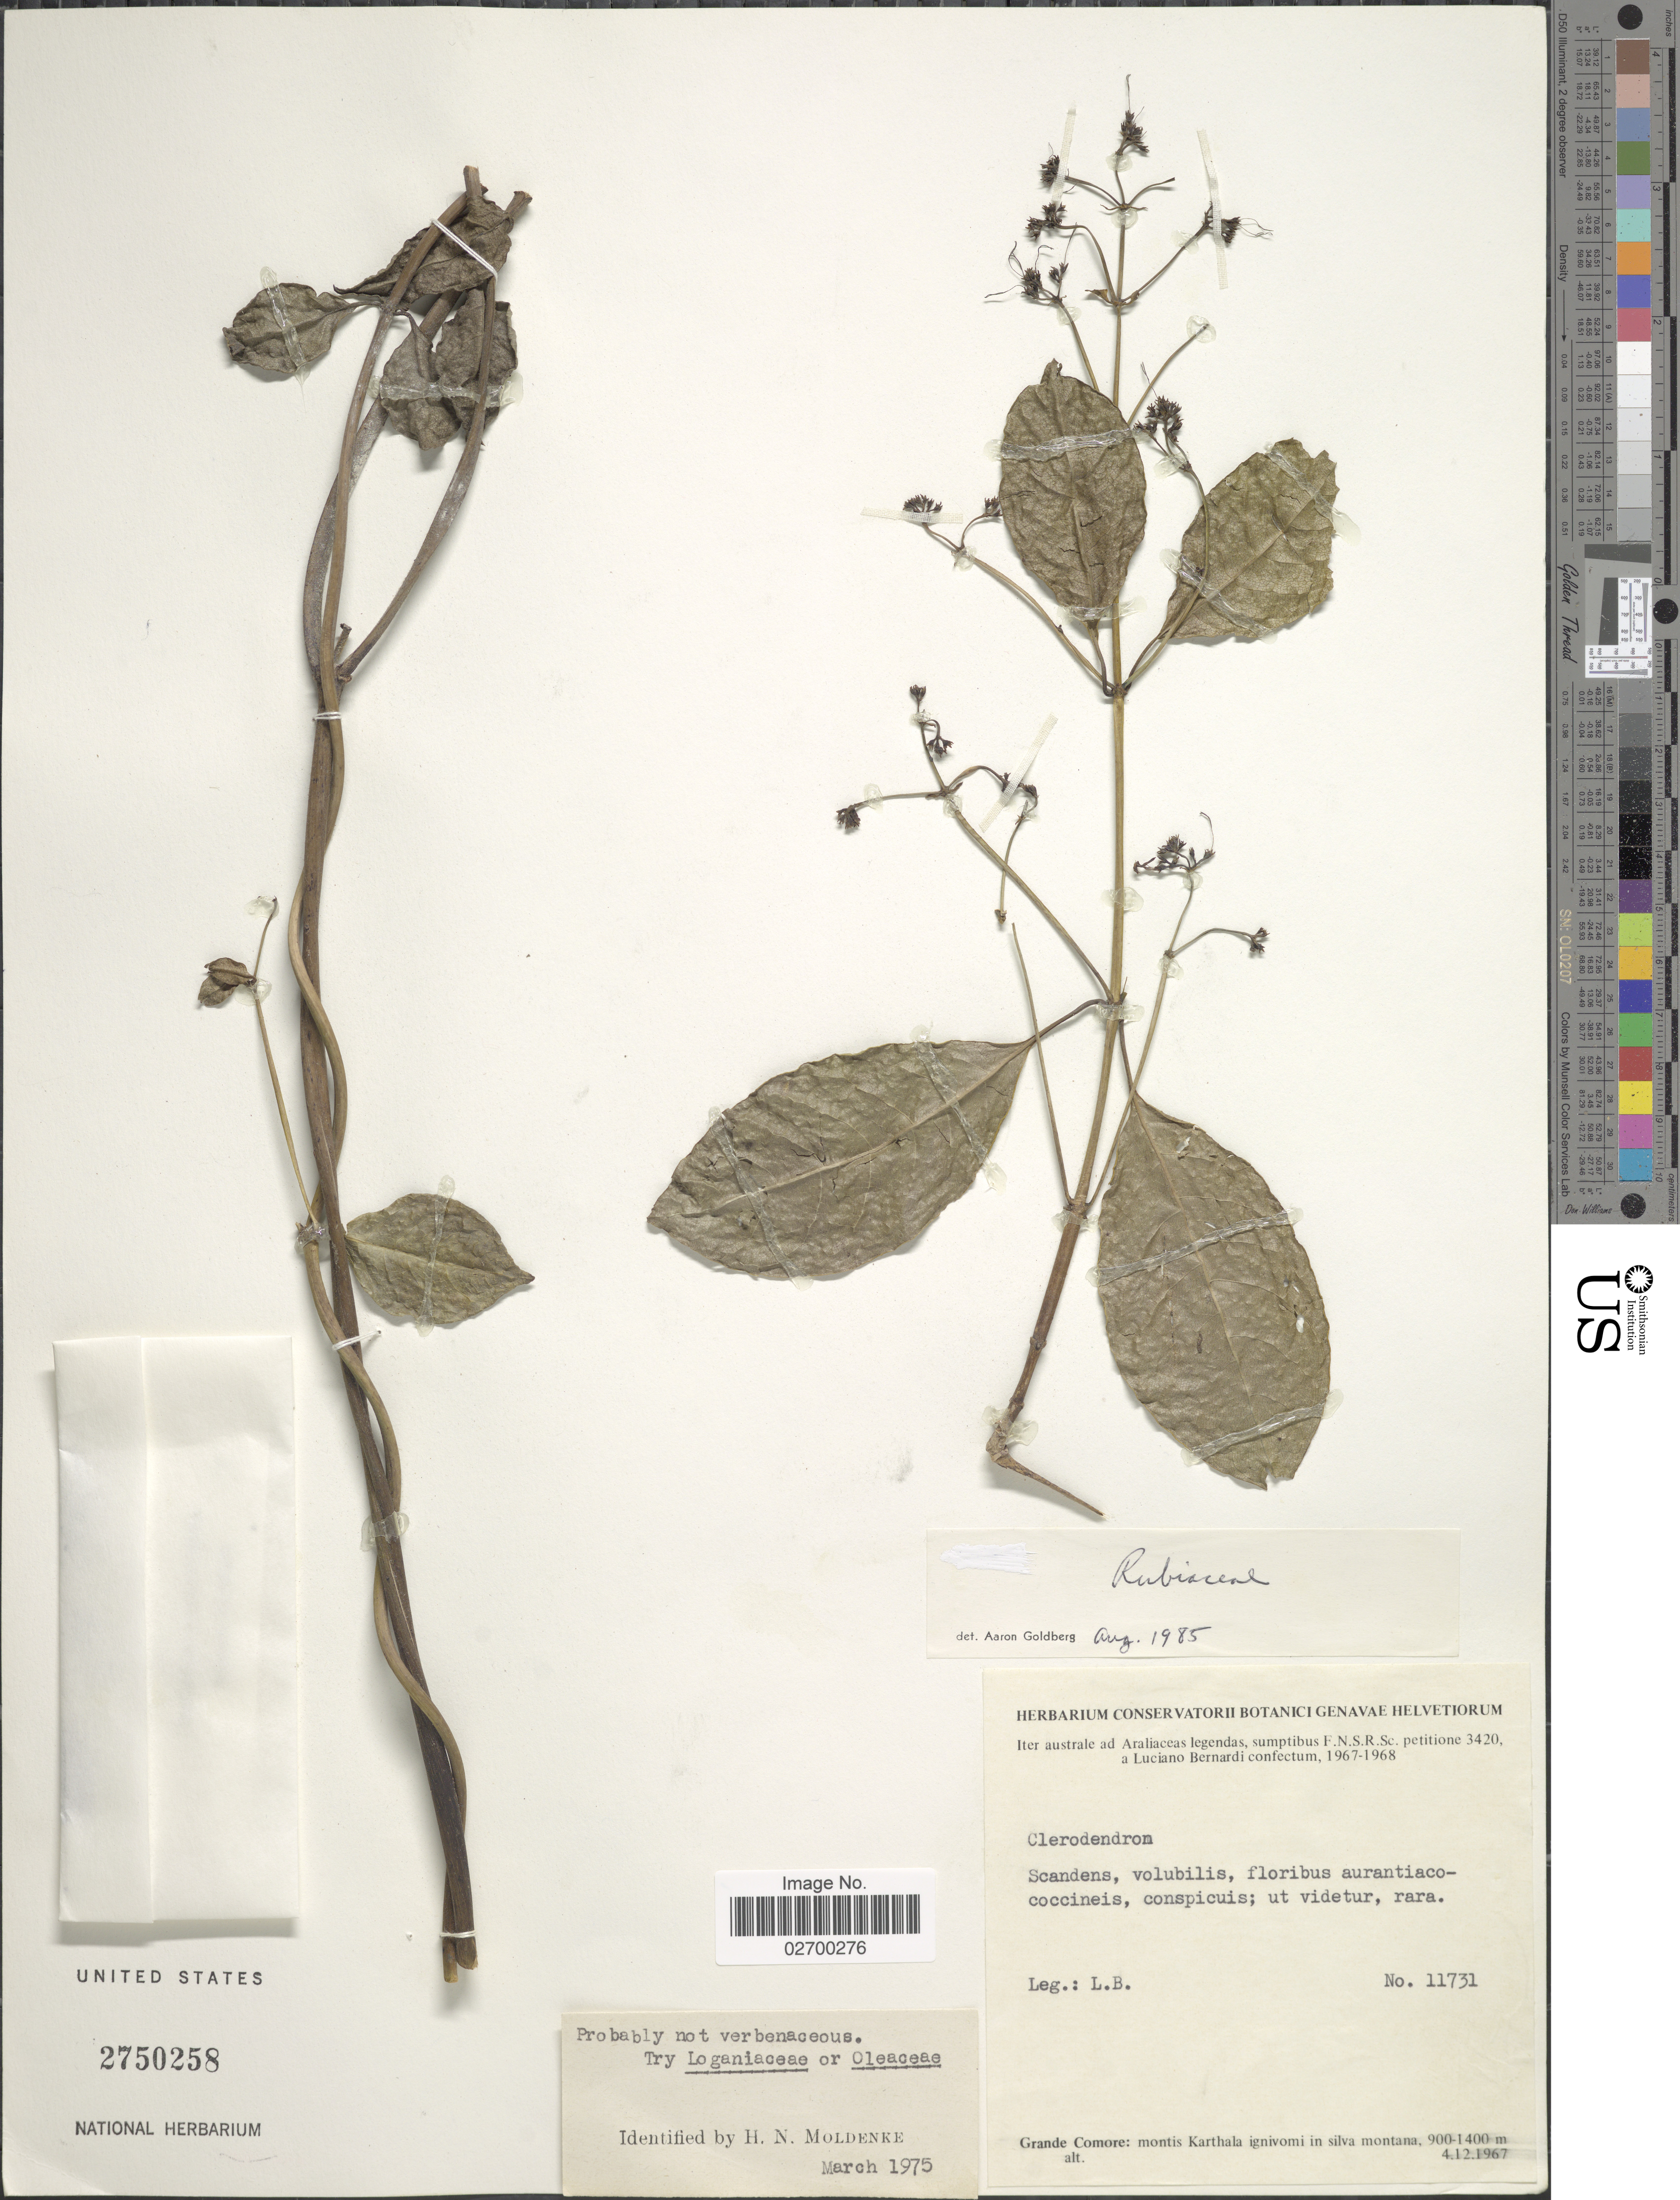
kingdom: Plantae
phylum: Tracheophyta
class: Magnoliopsida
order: Gentianales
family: Rubiaceae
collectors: L. Bernardi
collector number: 11731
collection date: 1967-12-04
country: Comoros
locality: Gronde Comore: montis Karthala ignivomi in silva montana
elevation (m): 900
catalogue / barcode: US 2750258